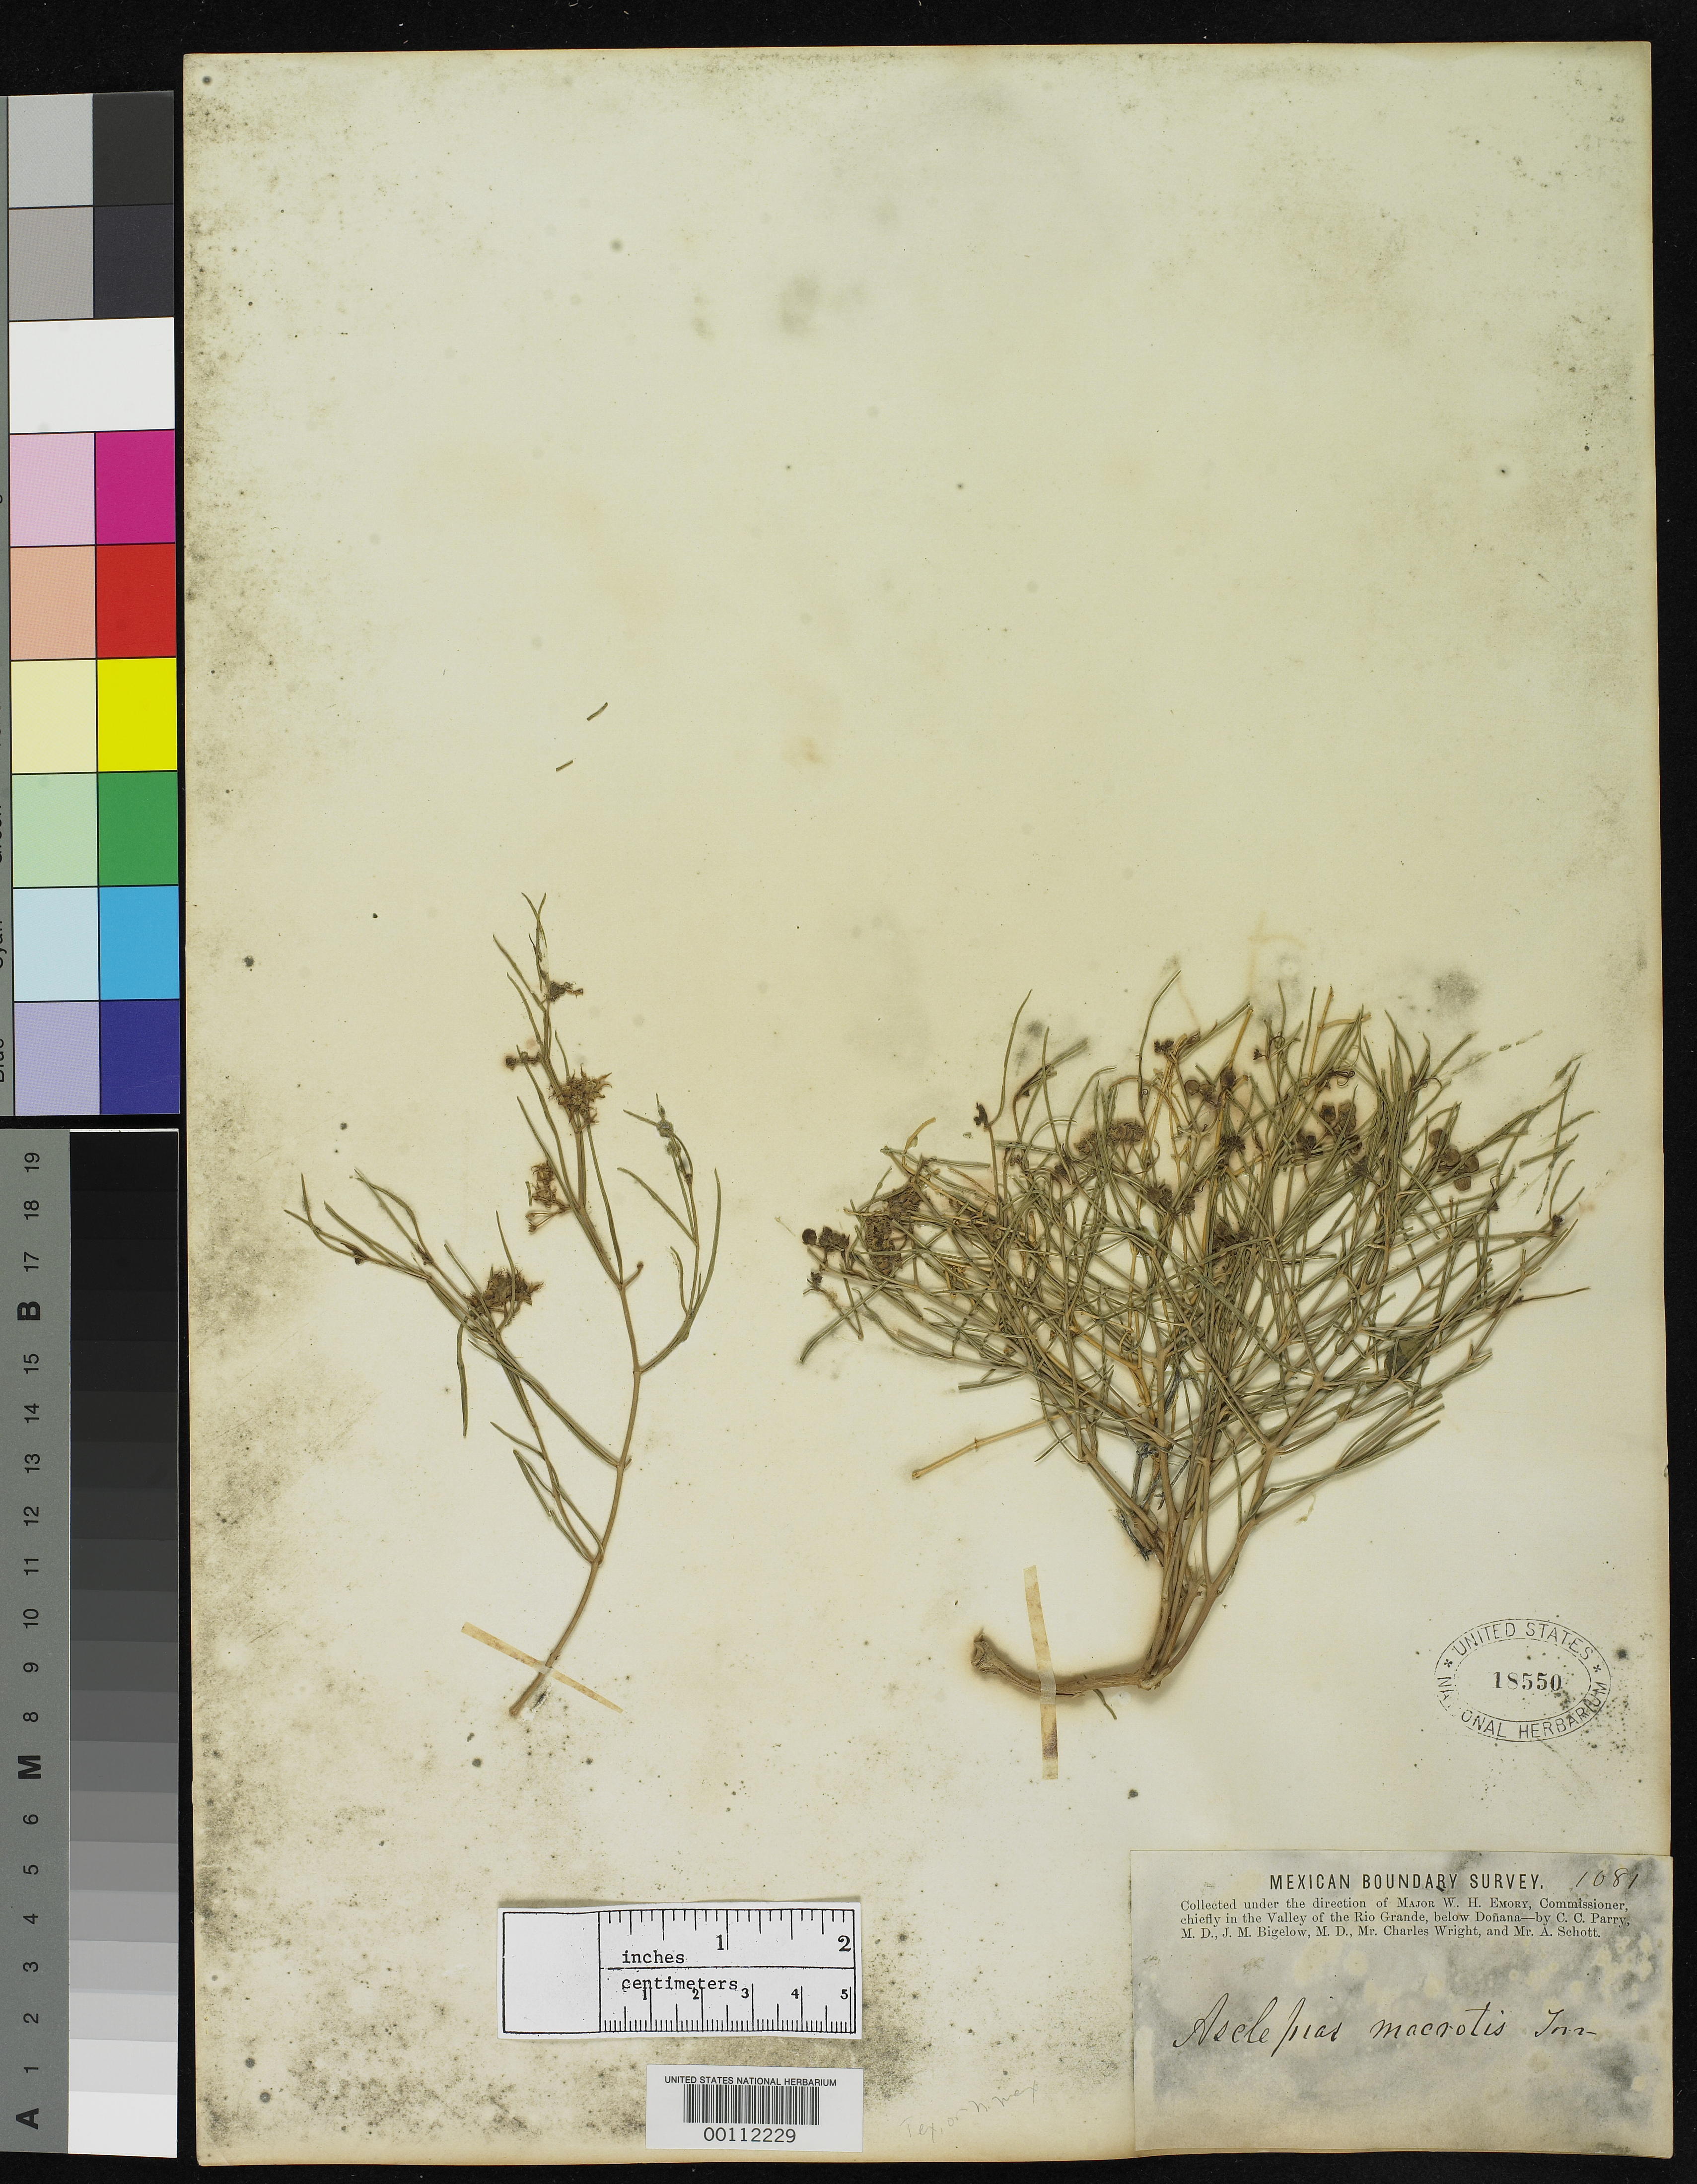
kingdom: Plantae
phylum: Tracheophyta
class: Magnoliopsida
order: Gentianales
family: Apocynaceae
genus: Asclepias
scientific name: Asclepias macrotis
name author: Torr. in Emory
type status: Type Collection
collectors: J. M. Bigelow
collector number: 1081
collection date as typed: May ---- to -- Jun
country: United States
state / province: Texas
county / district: El Paso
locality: El Paso (and "below San Elceario").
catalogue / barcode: US 18550